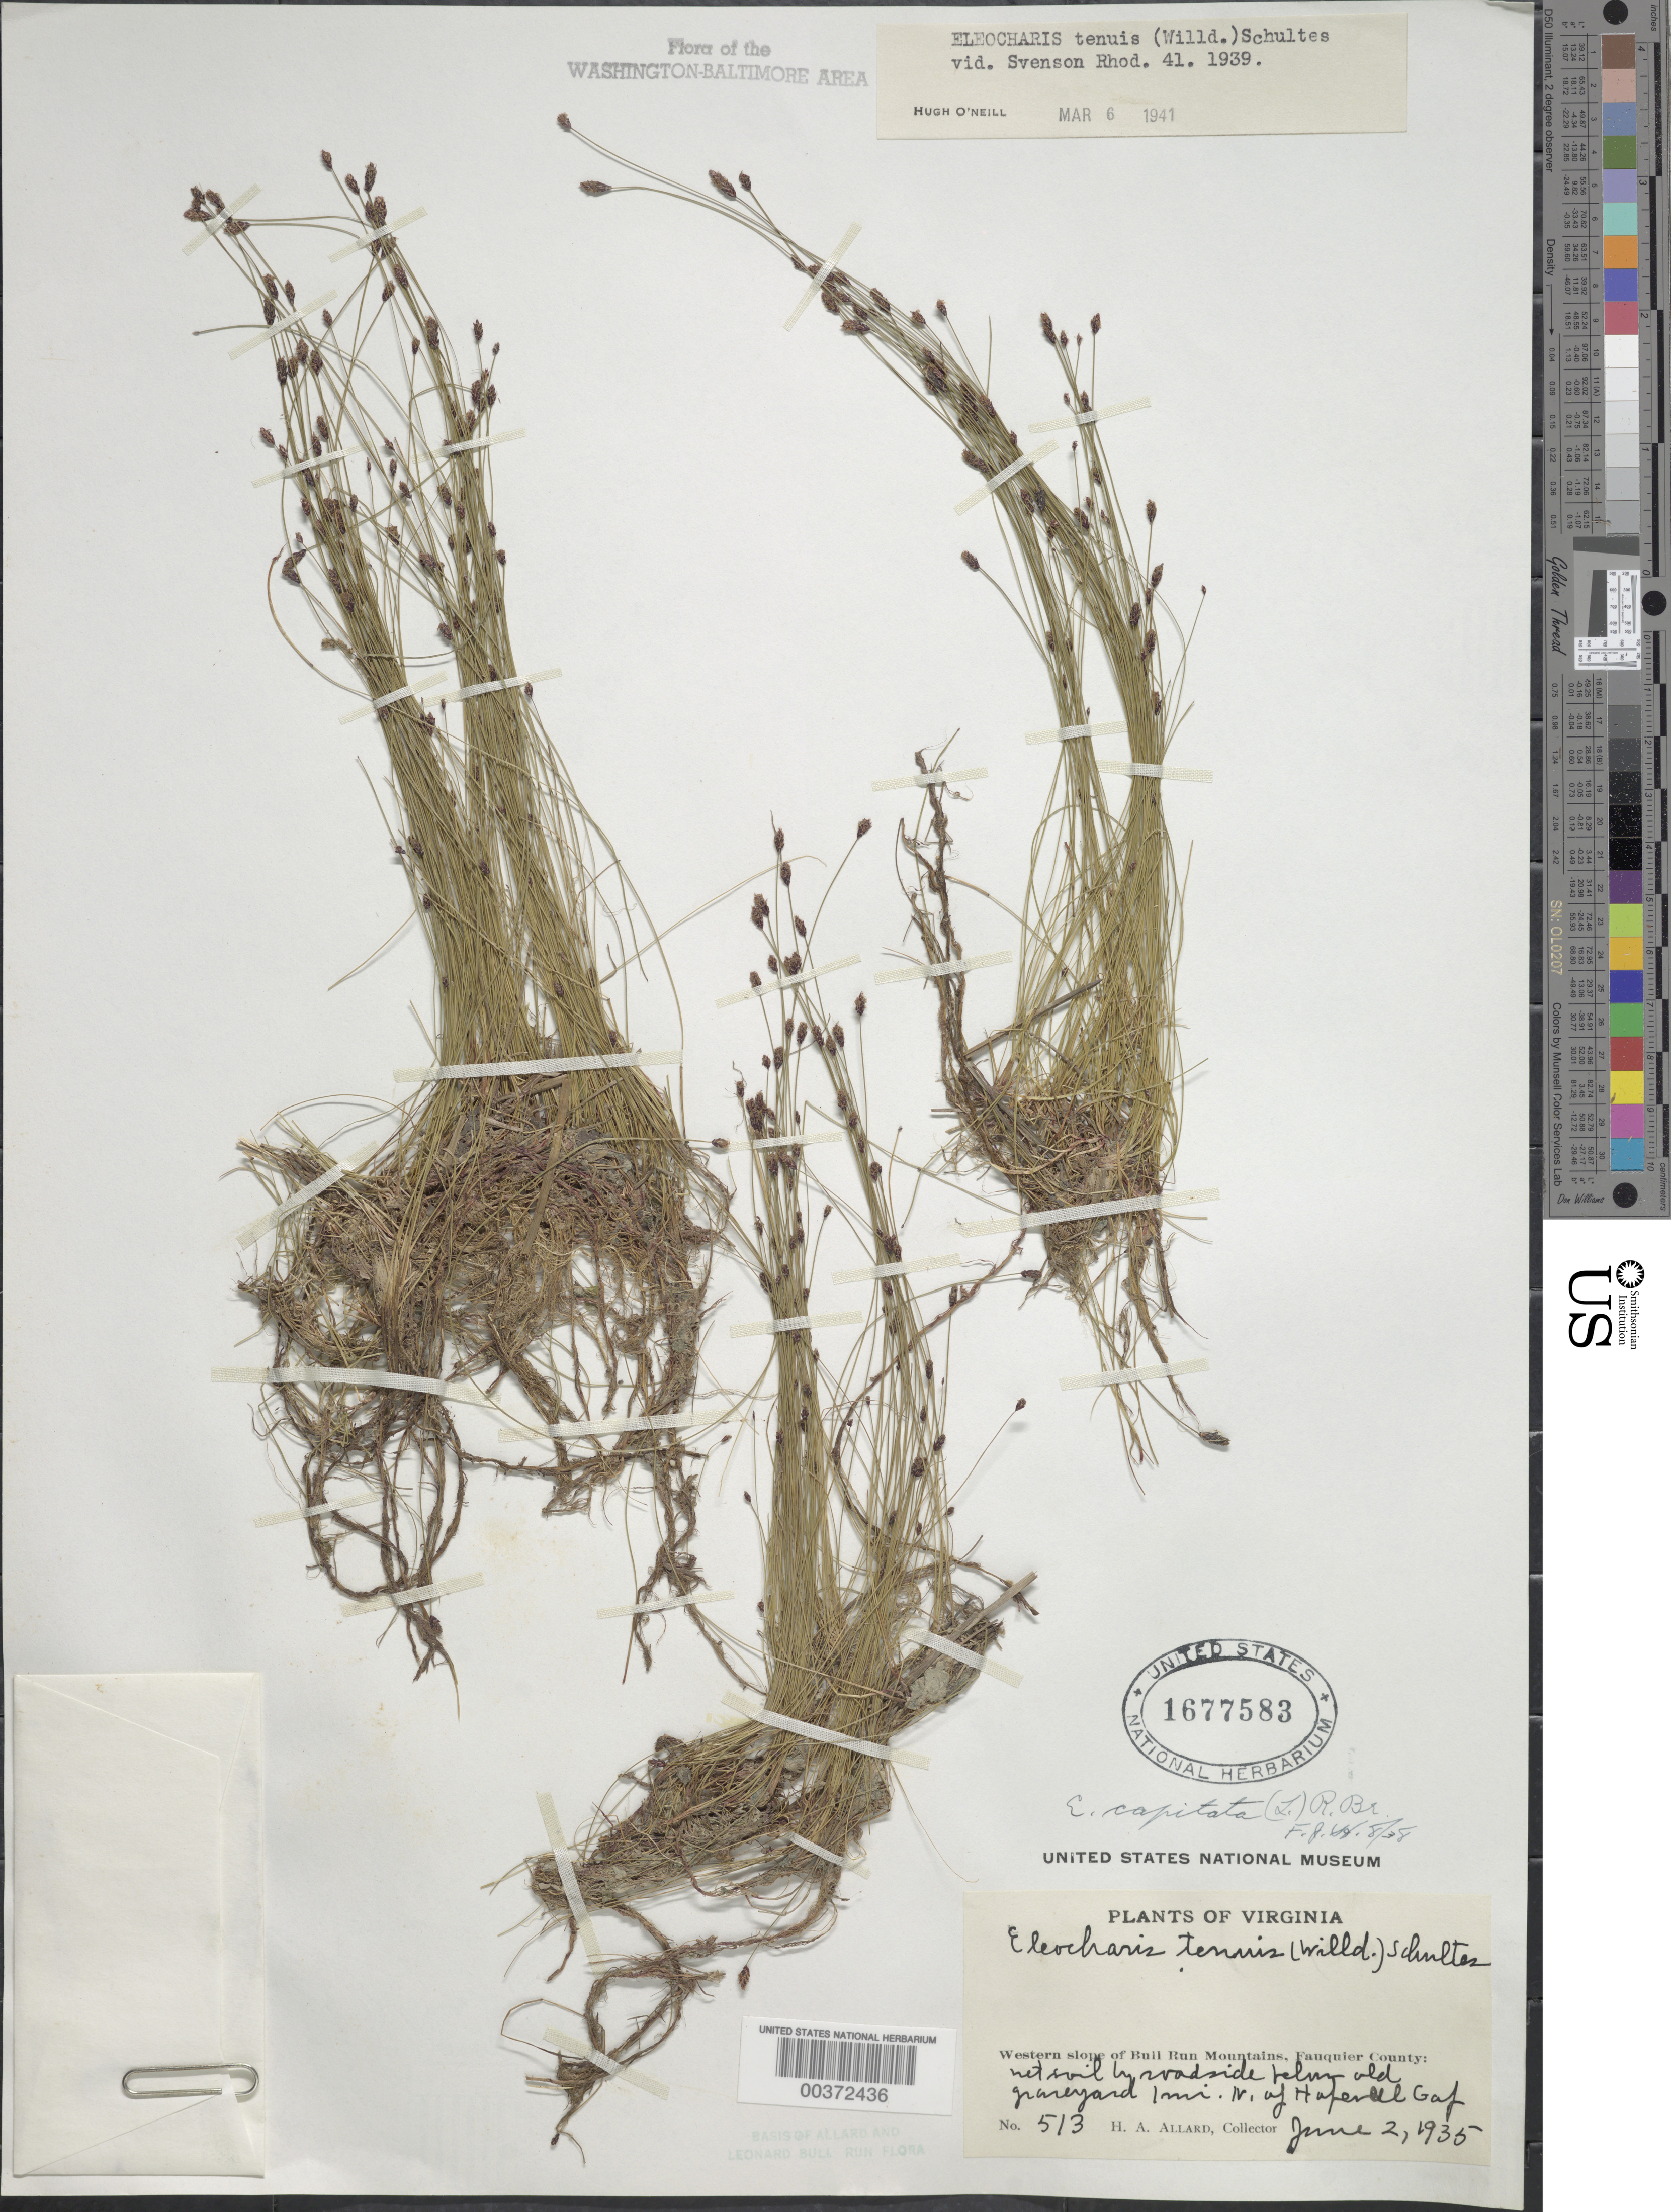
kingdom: Plantae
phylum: Tracheophyta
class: Liliopsida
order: Poales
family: Cyperaceae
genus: Eleocharis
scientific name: Eleocharis tenuis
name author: (Willd.) Schult.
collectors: H. A. Allard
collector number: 513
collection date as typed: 02 Jun 1935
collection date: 1935-06-02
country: United States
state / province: Virginia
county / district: Fauquier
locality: North of Hopewell Gap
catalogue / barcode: US 1677583